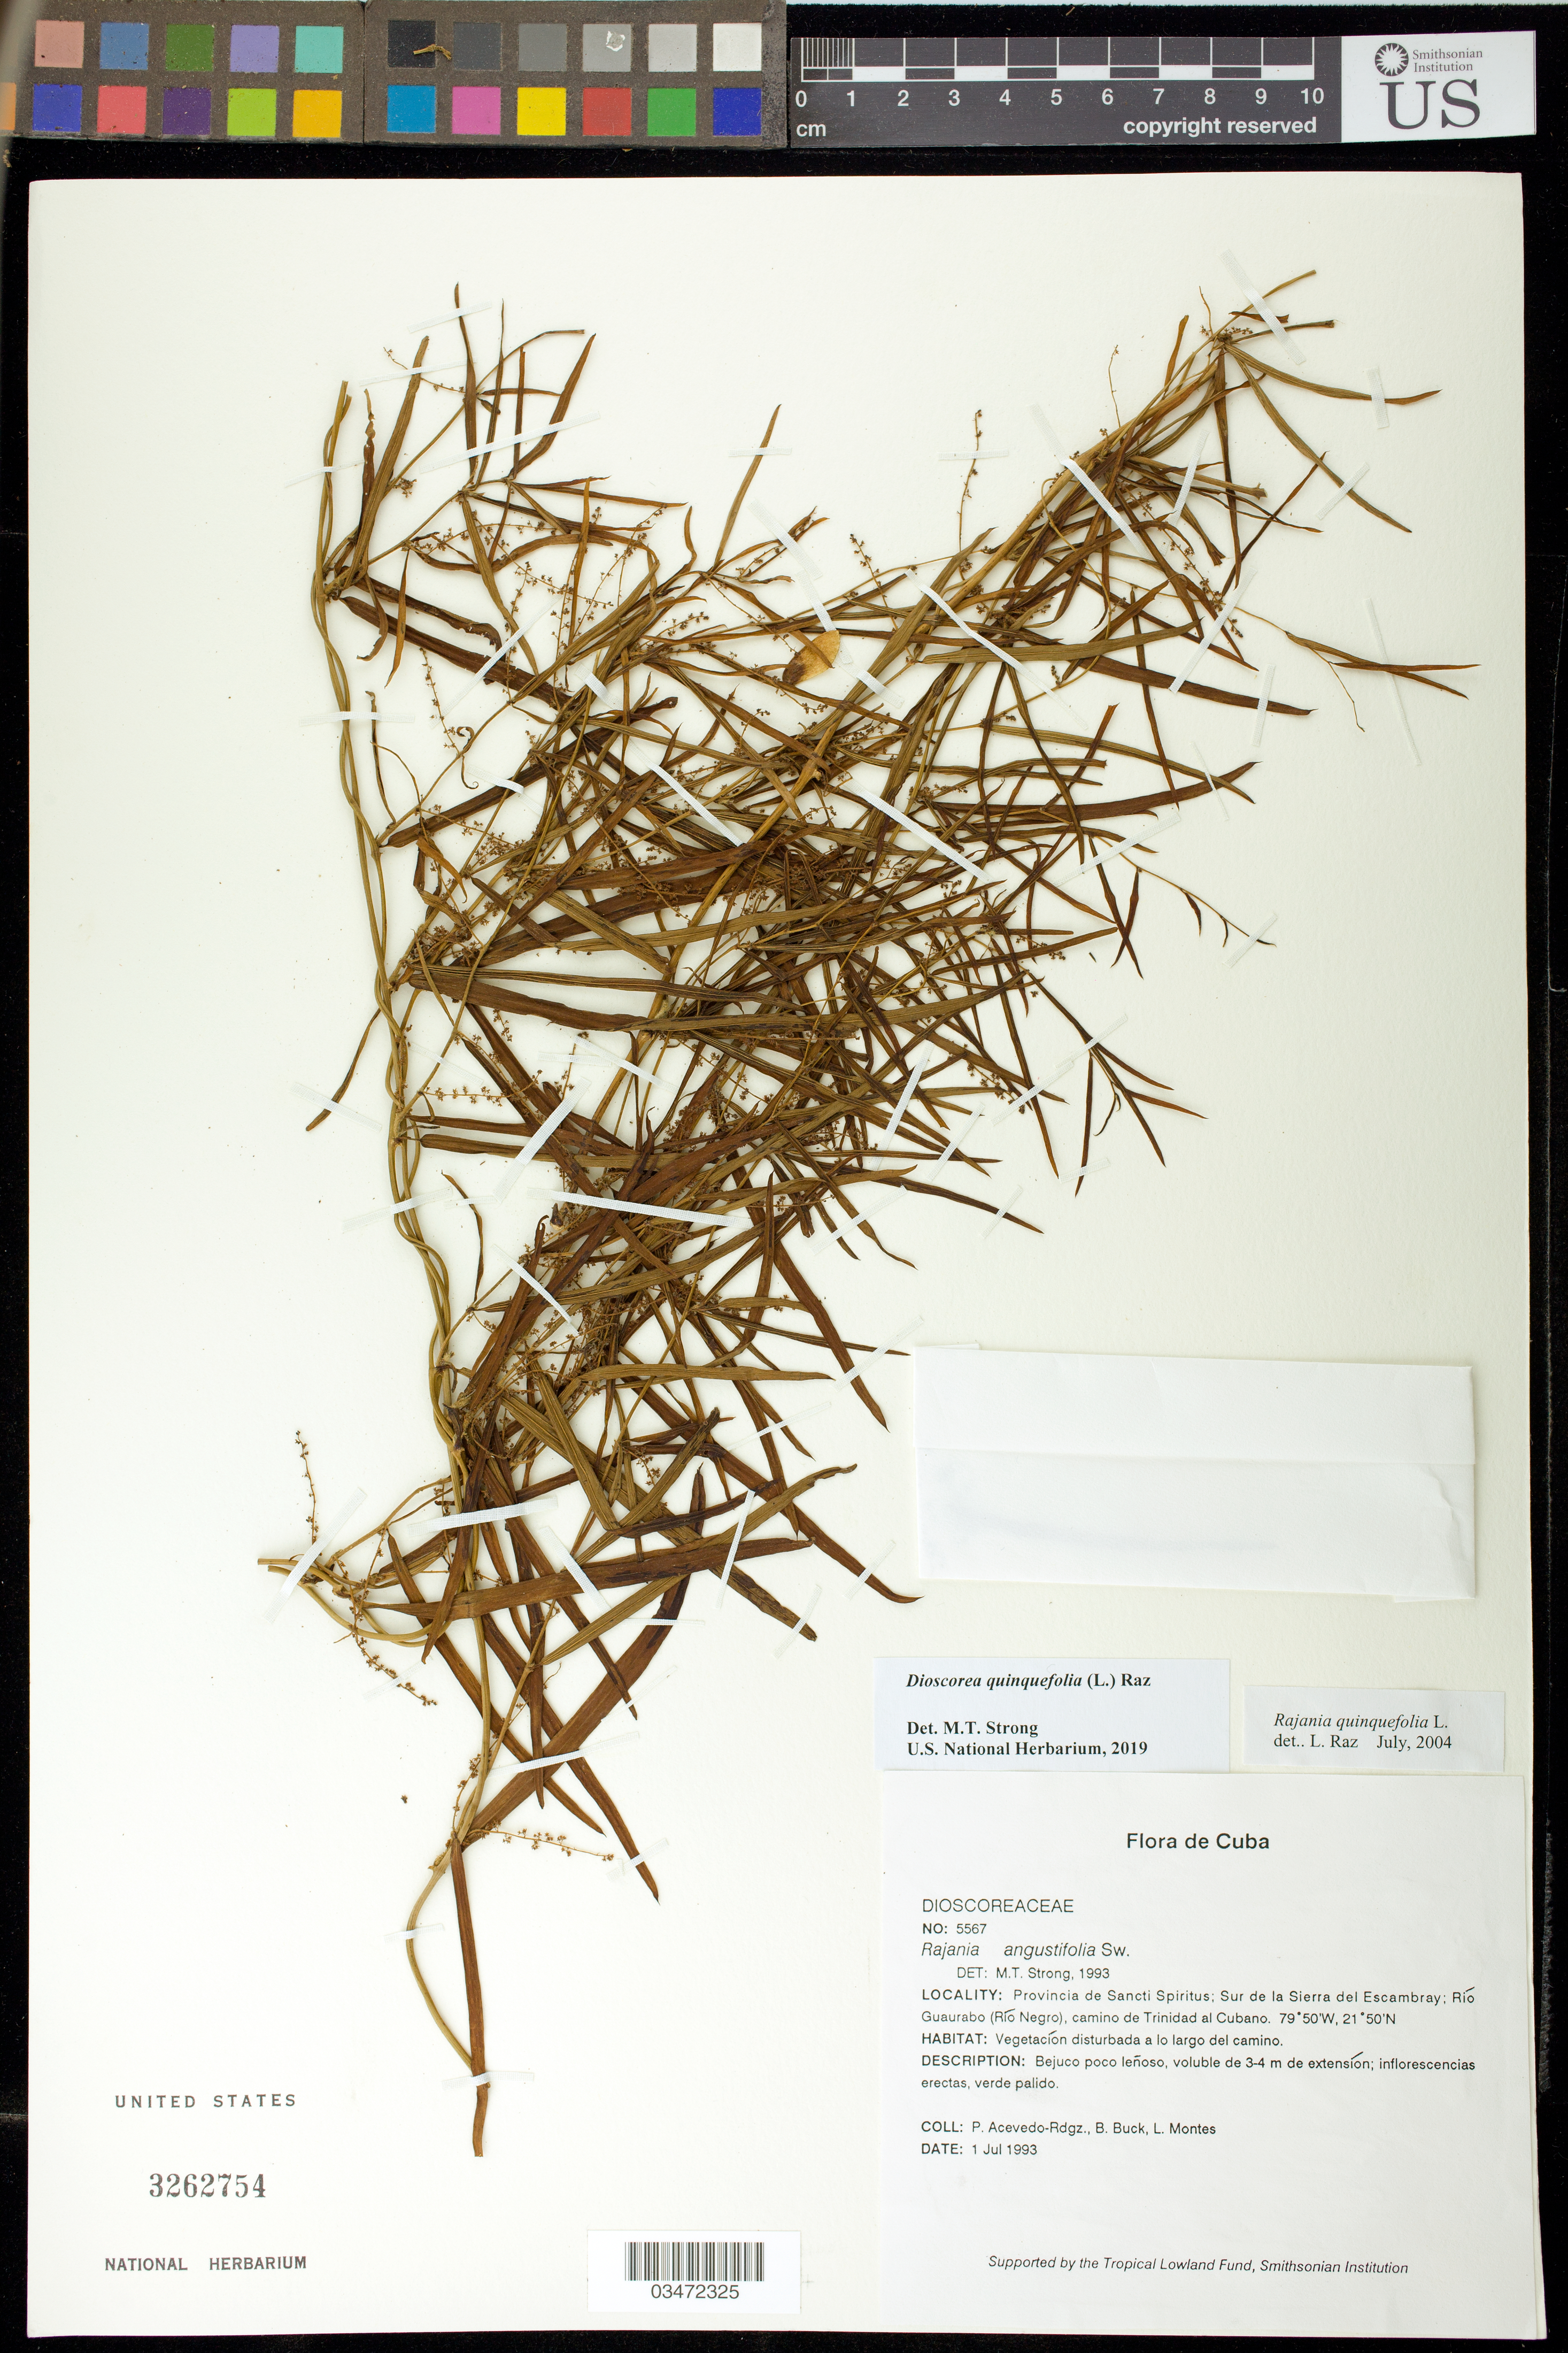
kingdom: Plantae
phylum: Tracheophyta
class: Liliopsida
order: Dioscoreales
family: Dioscoreaceae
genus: Dioscorea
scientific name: Dioscorea quinquefolia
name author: (L.) Raz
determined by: Strong, M. T., (US), Smithsonian Institution - National Museum of Natural History (UNITED STATES)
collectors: P. Acevedo-Rodr., B. Buck & L. Montes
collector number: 5567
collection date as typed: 01 Jul 1993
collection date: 1993-07-01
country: Cuba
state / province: Sancti Spiritus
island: Cuba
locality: Sur de la Sierra del Escambray; Río Guaurabo (Río Negro), camino de Trinidad al Cubano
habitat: Vegetacion disturbada a lo largo del camino.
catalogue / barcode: US 3262754